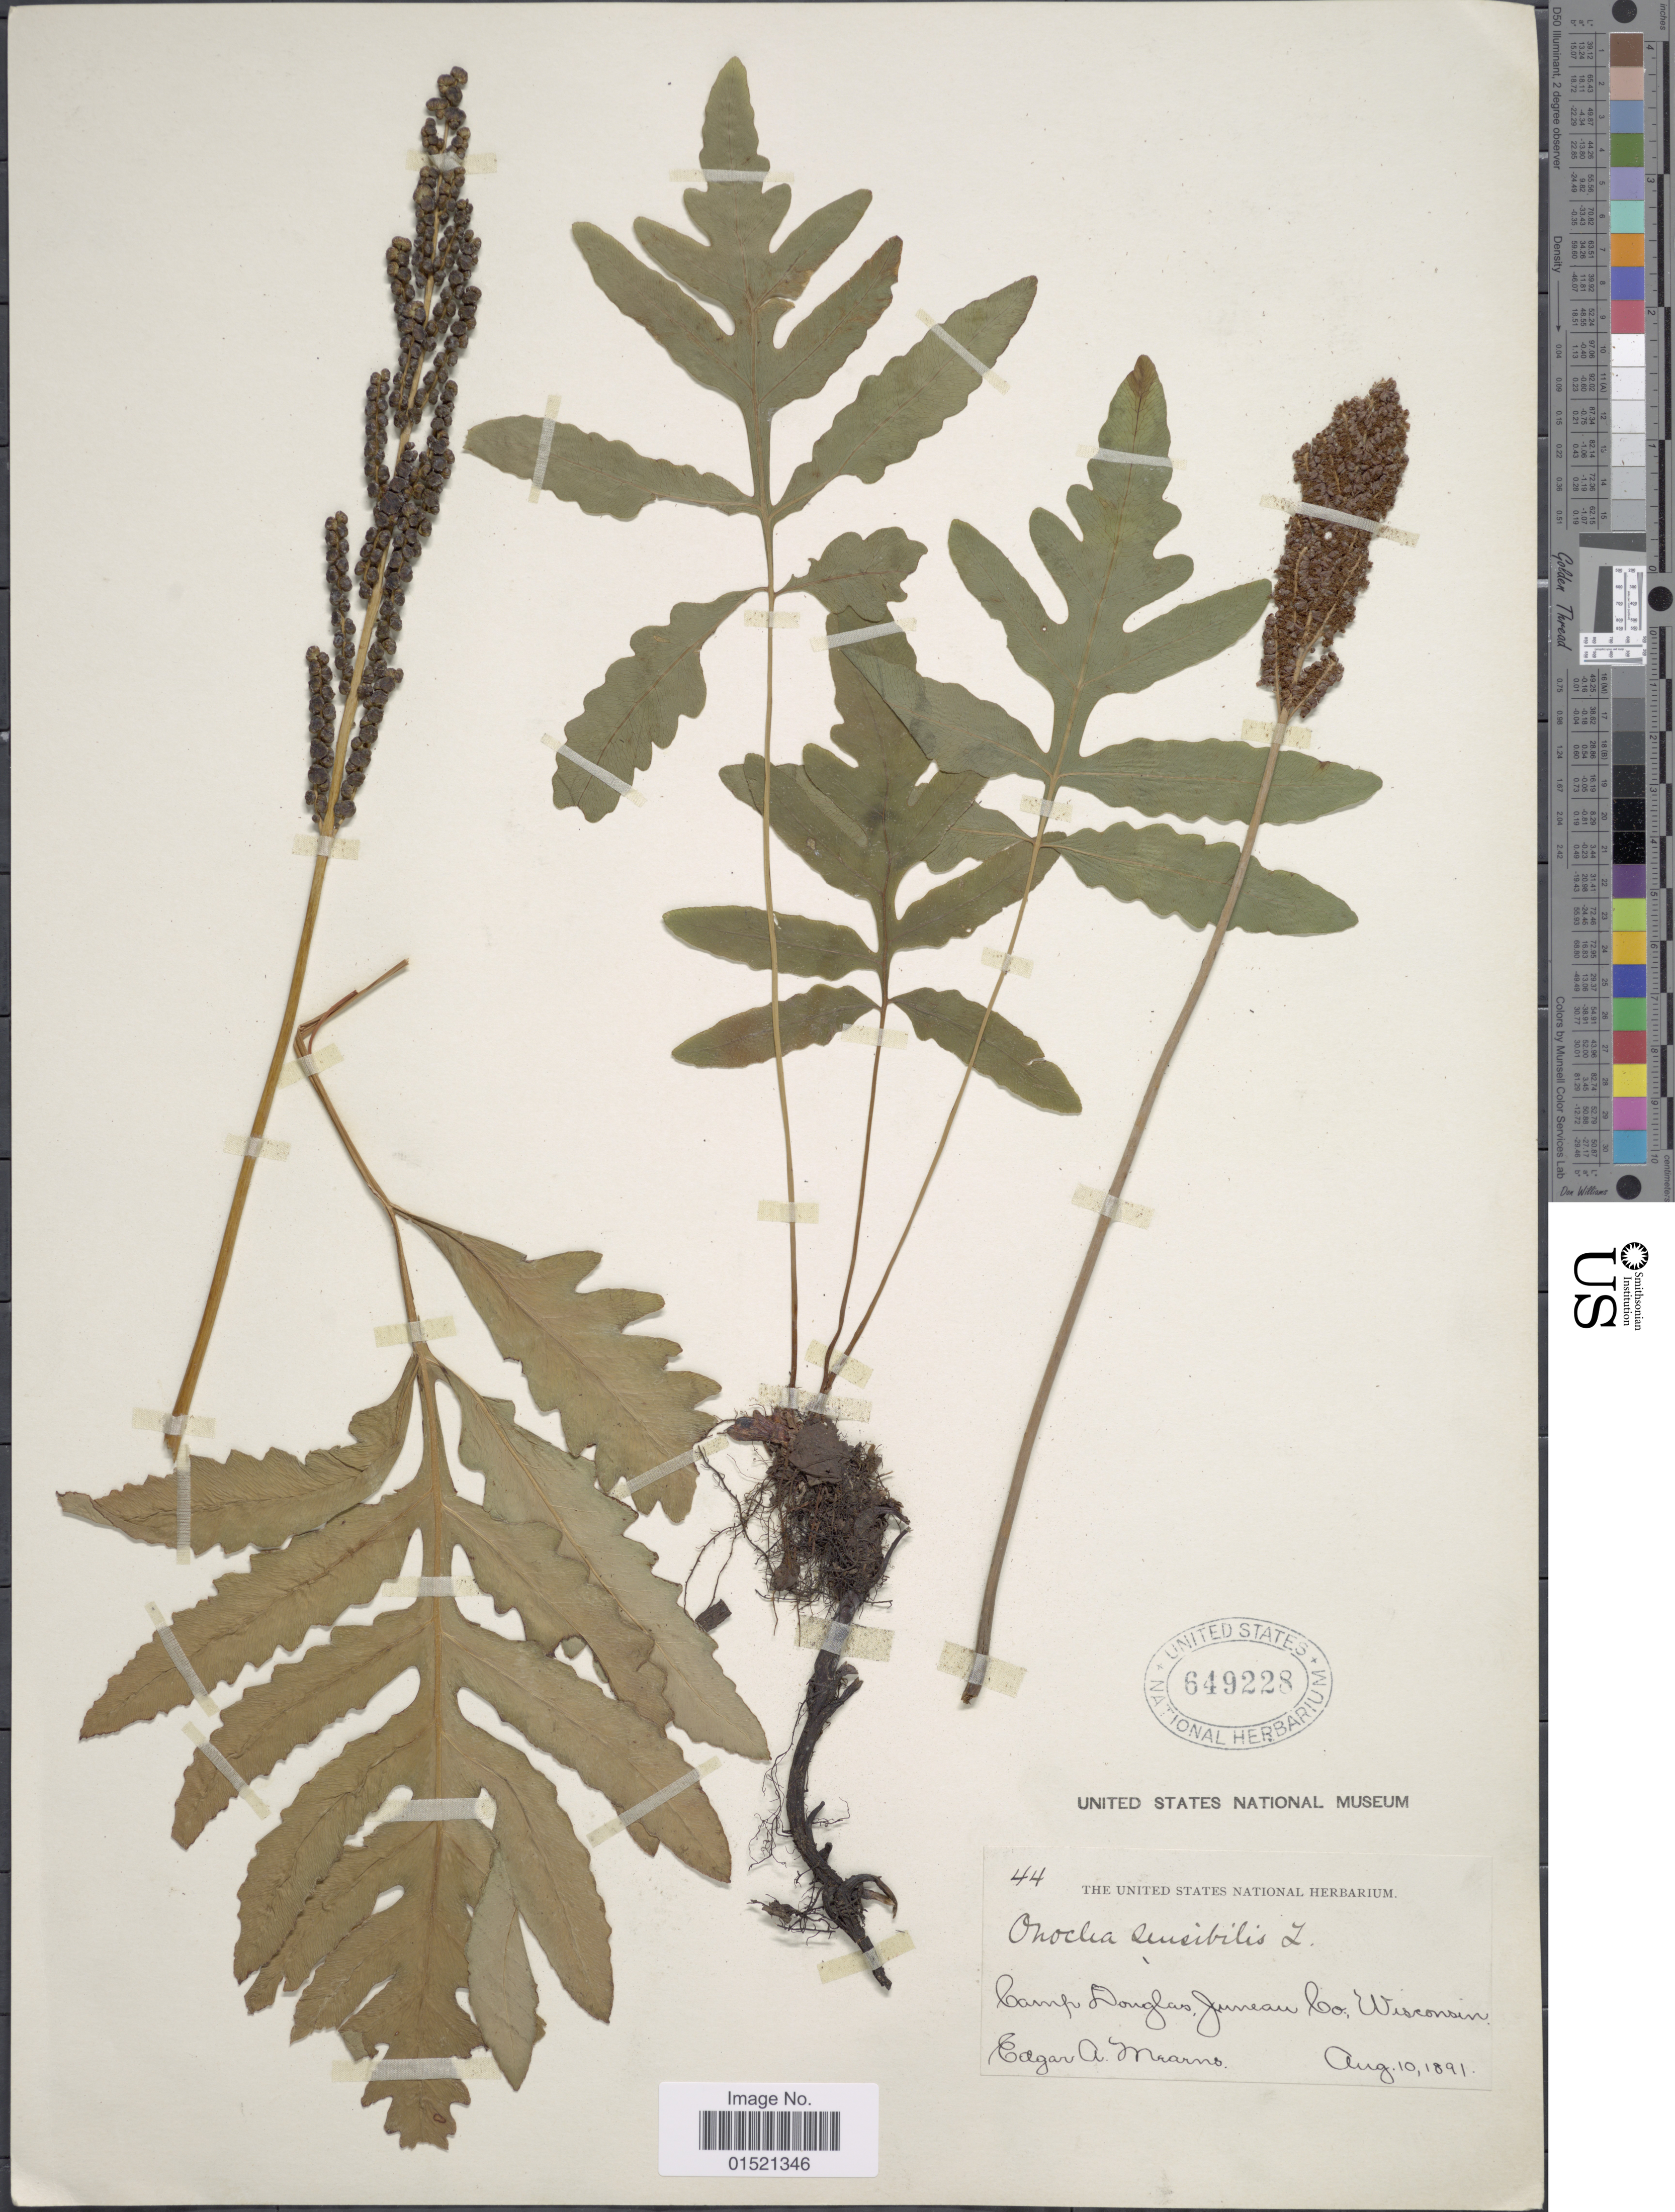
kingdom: Plantae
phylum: Tracheophyta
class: Polypodiopsida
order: Polypodiales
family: Onocleaceae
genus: Onoclea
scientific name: Onoclea sensibilis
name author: L.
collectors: E. A. Mearns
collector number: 44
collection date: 1891-08-10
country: United States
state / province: Wisconsin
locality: Camp Douglas, Juneau Co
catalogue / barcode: US 649228